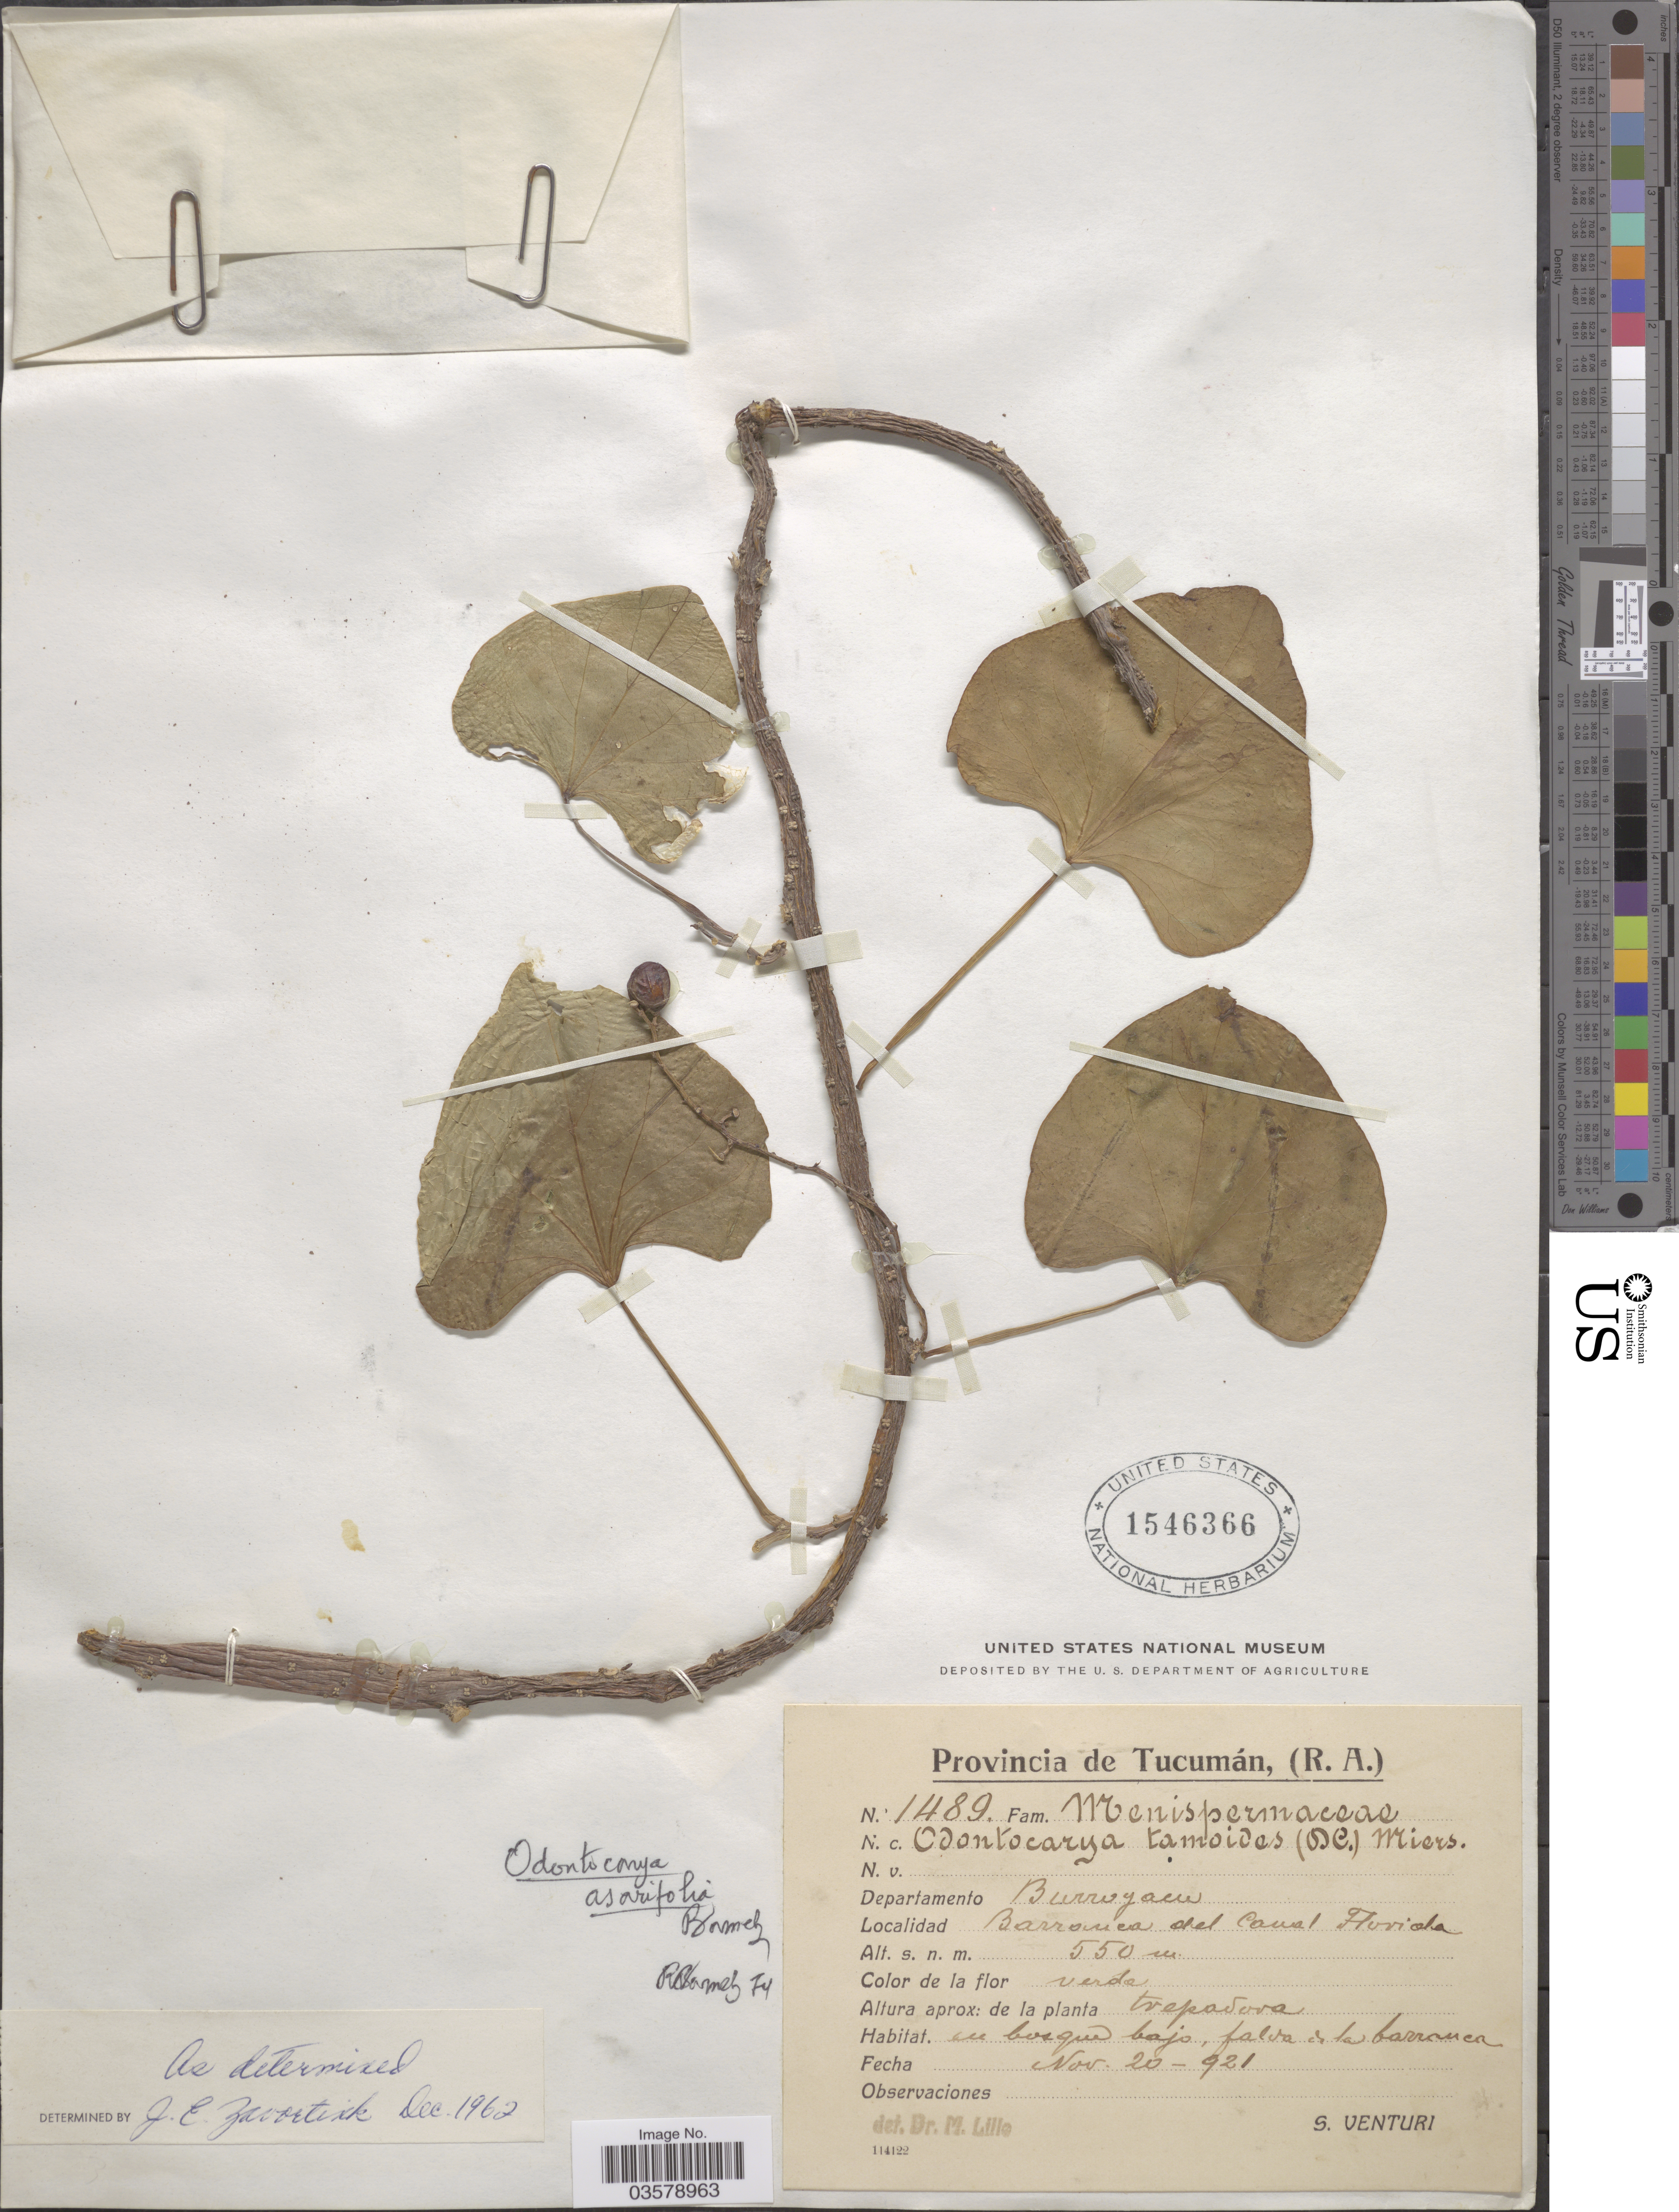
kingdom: Plantae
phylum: Tracheophyta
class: Magnoliopsida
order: Ranunculales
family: Menispermaceae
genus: Odontocarya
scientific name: Odontocarya asarifolia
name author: Barneby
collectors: S. Venturi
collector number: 1489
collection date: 1921-11-20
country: Argentina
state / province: Tucuman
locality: Departamento Burroyacu. Barranca del Canal Florida.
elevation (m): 550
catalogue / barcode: US 1546366